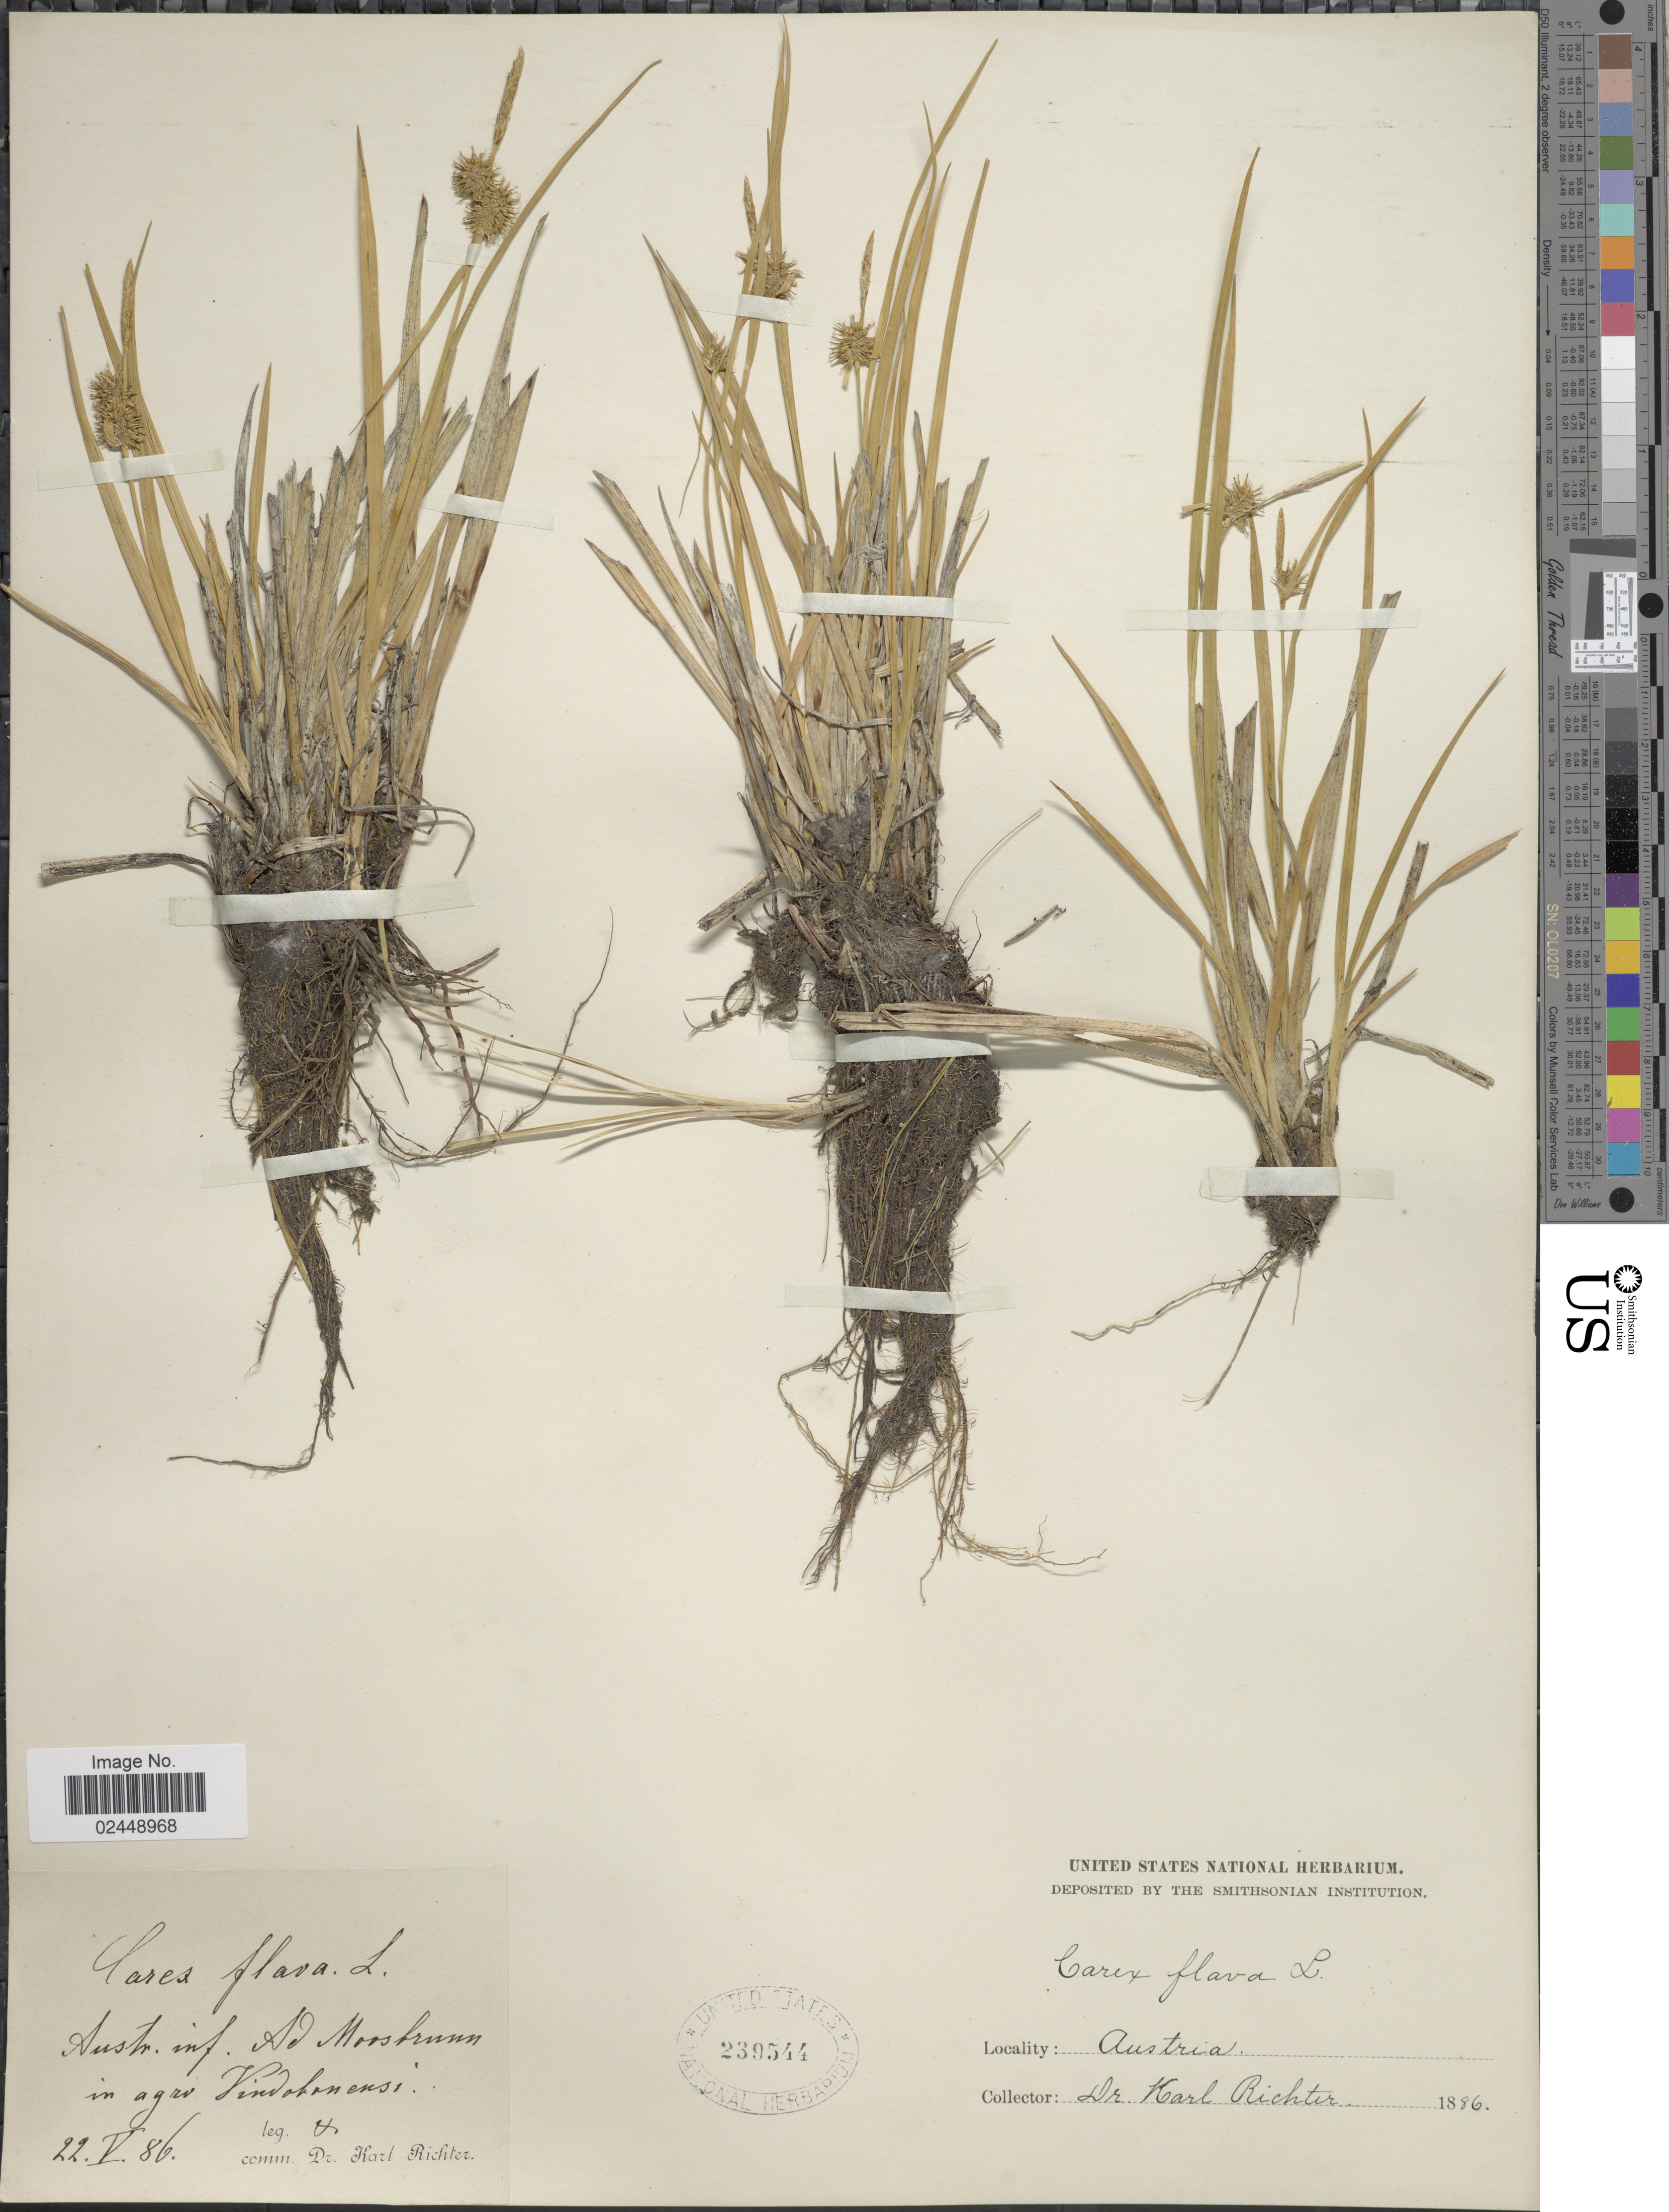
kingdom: Plantae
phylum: Tracheophyta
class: Liliopsida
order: Poales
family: Cyperaceae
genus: Carex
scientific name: Carex flava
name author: L.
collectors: K. Richter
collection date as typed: Transcribed d/m/y: 22/5/86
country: Austria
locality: Inf. ad Moosbrunn in agro Vindokonensi [interpreted]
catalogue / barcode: US 239544